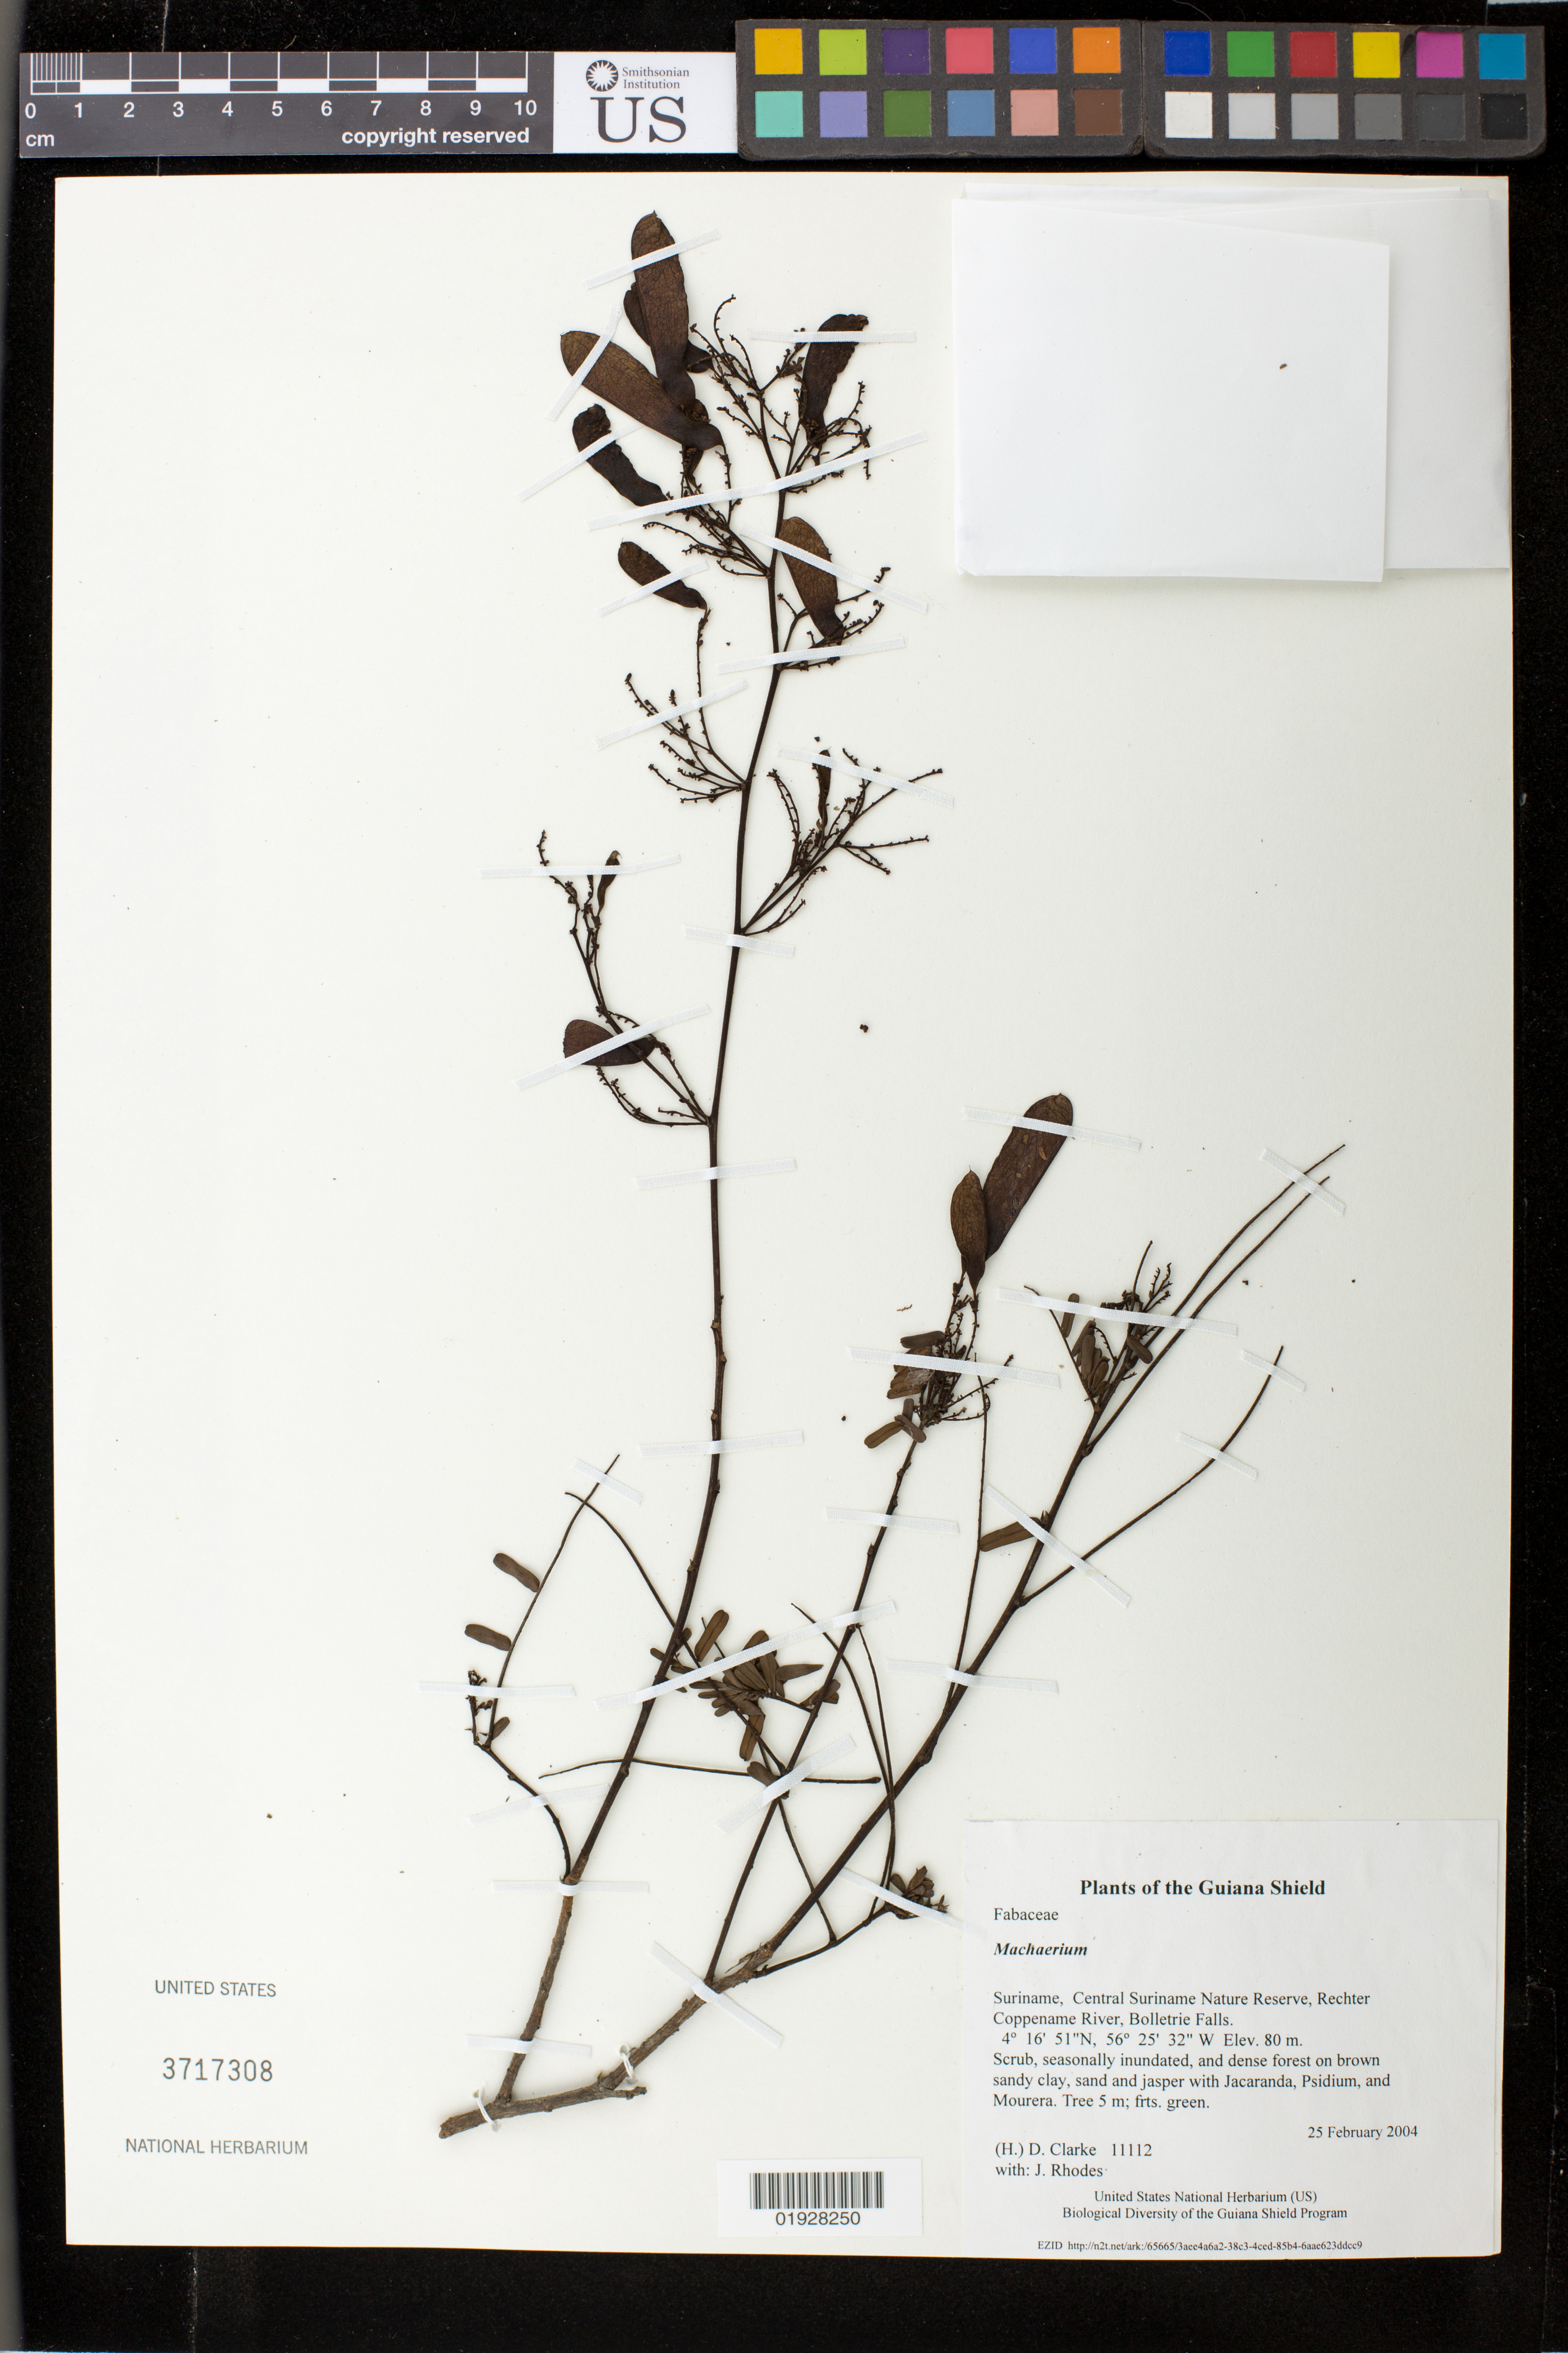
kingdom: Plantae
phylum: Tracheophyta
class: Magnoliopsida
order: Fabales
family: Fabaceae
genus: Machaerium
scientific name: Machaerium sp.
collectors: H. D. Clarke & J. Rhodes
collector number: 11112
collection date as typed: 25 February 2004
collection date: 2004-02-25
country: Suriname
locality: Central Suriname Nature Reserve, Rechter Coppename River, Bolletrie Falls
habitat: Scrub, seasonally inundated, and dense forest on brown sandy clay, sand and jasper with Jacaranda, Psidium, and Mourera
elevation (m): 80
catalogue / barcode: US 3717308